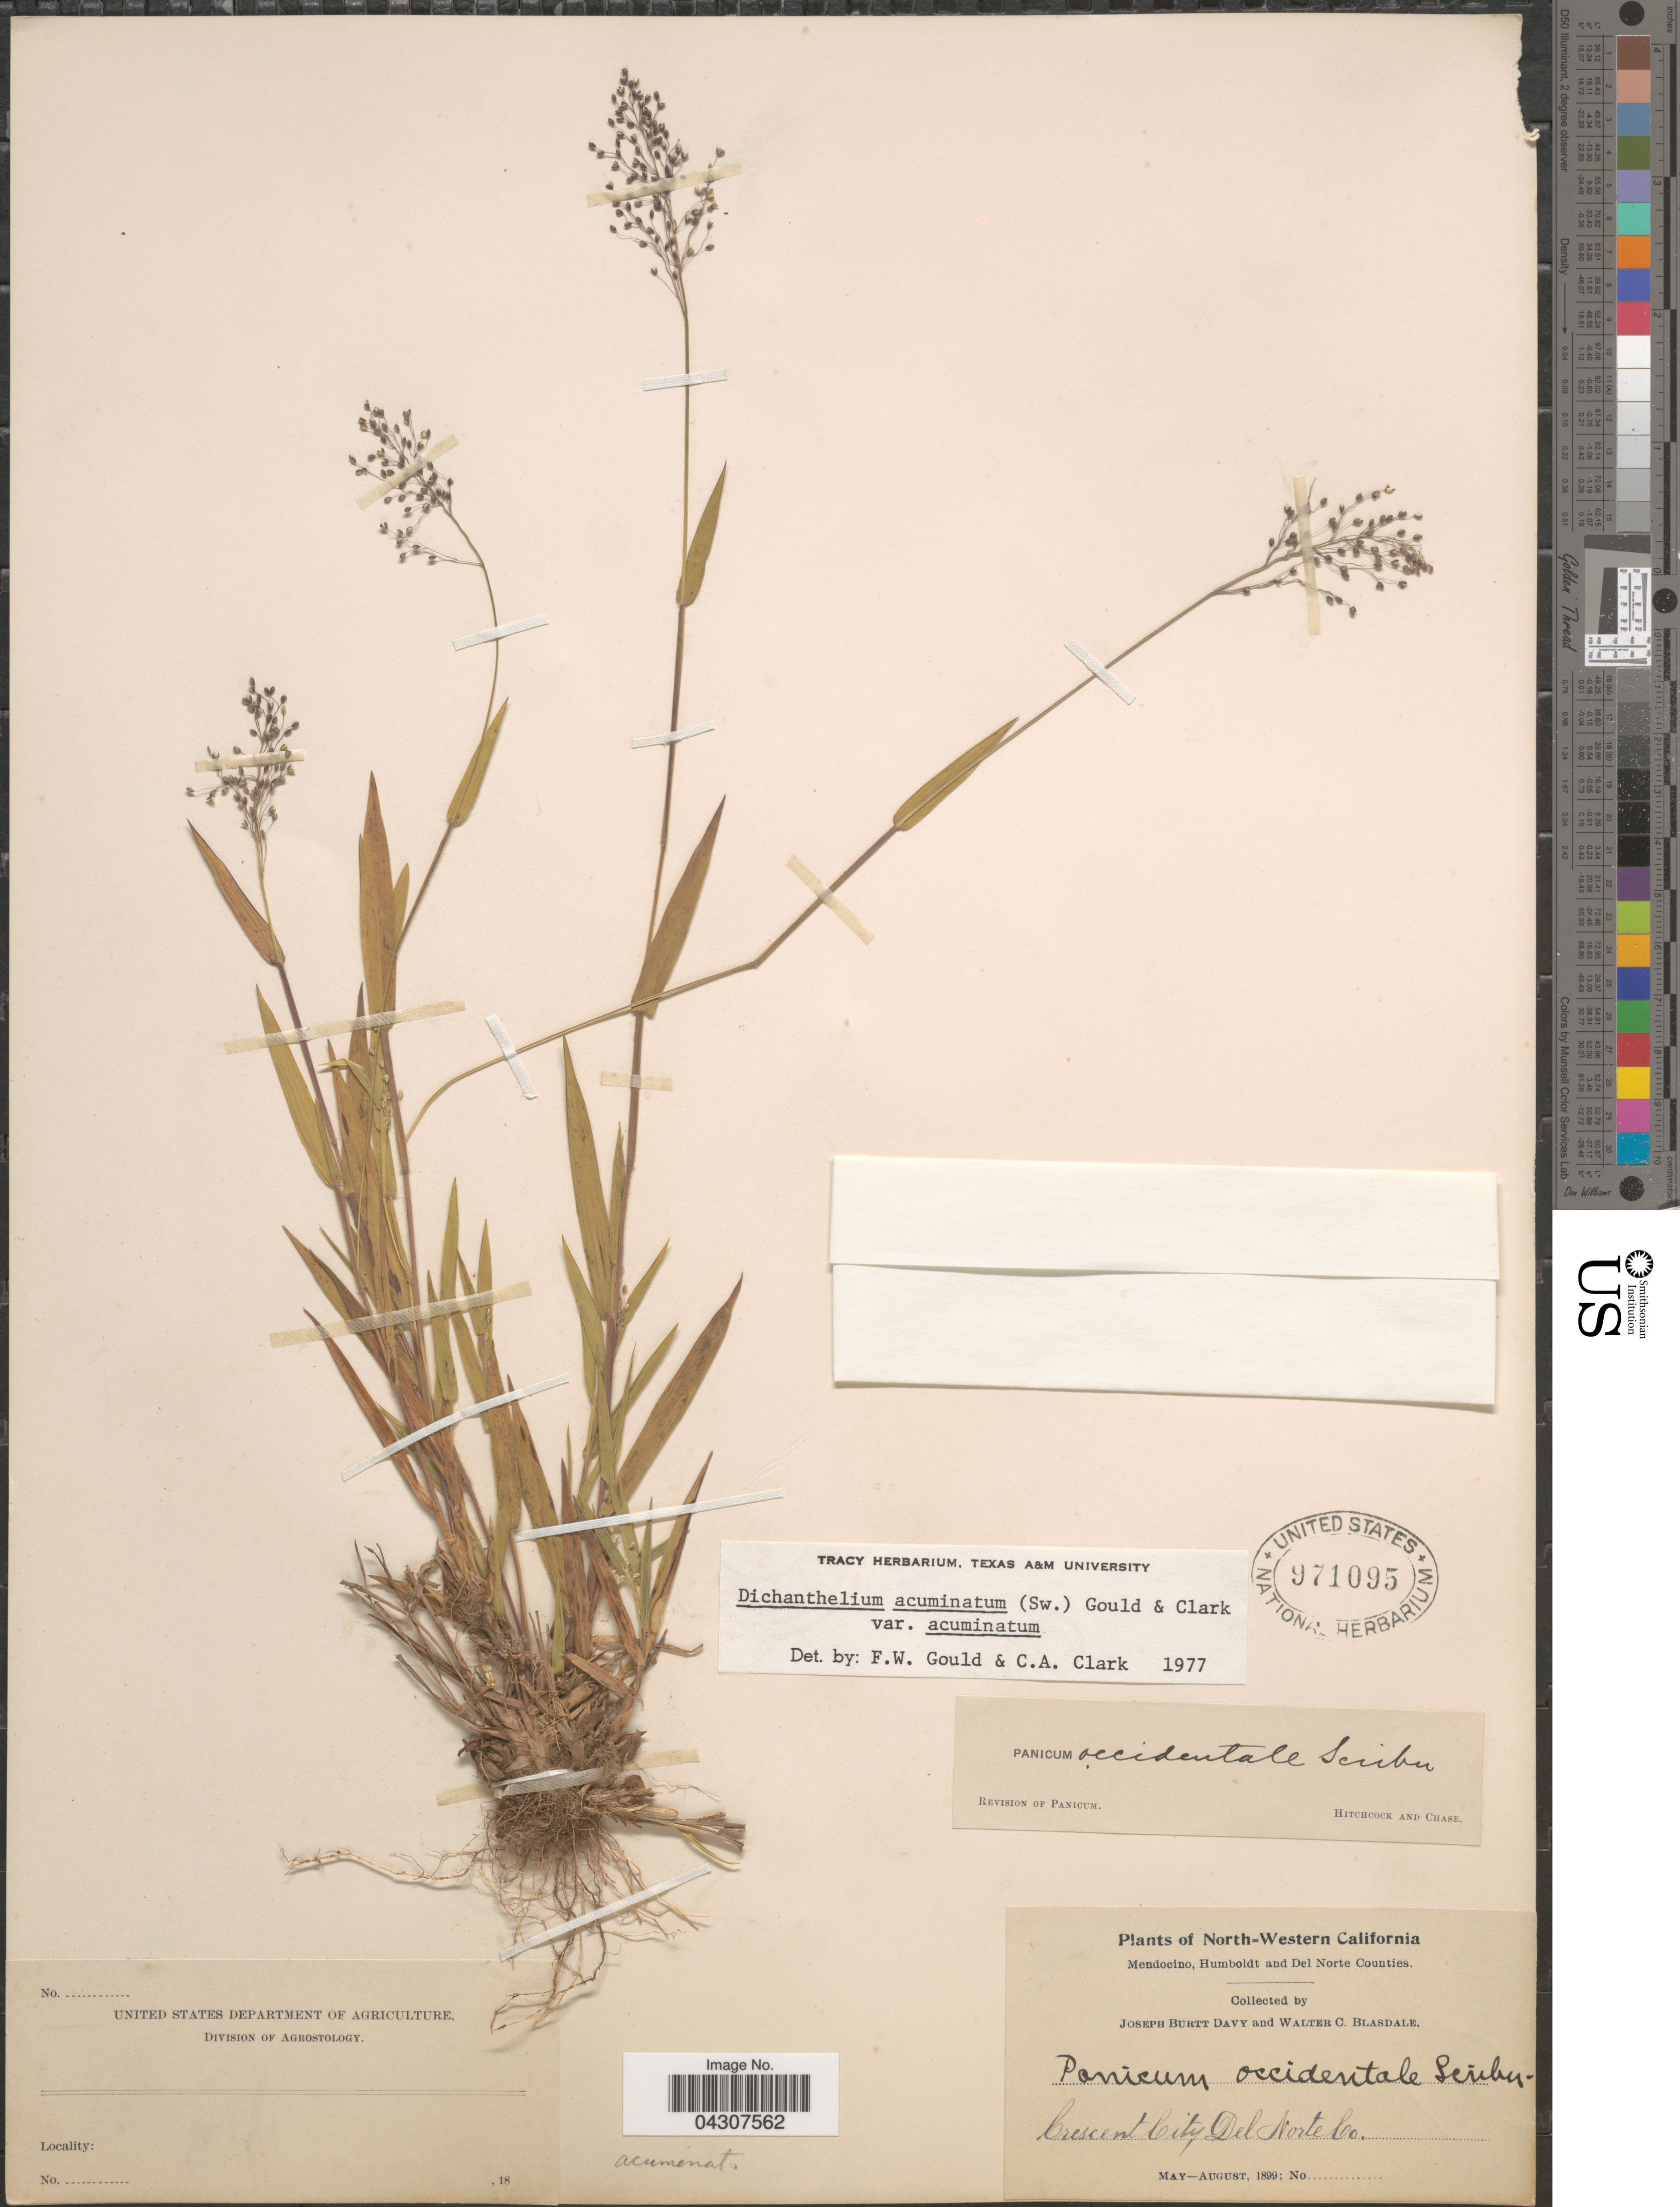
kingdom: Plantae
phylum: Tracheophyta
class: Liliopsida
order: Poales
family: Poaceae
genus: Dichanthelium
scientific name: Dichanthelium acuminatum var. acuminatum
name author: (Sw.) Gould & C.A. Clark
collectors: J. Burtt Davy & W. Blasdale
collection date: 1899-05/1899-08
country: United States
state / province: California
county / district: Del Norte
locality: North-Western California. Crescent City, Del Norte Co.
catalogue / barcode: US 971095